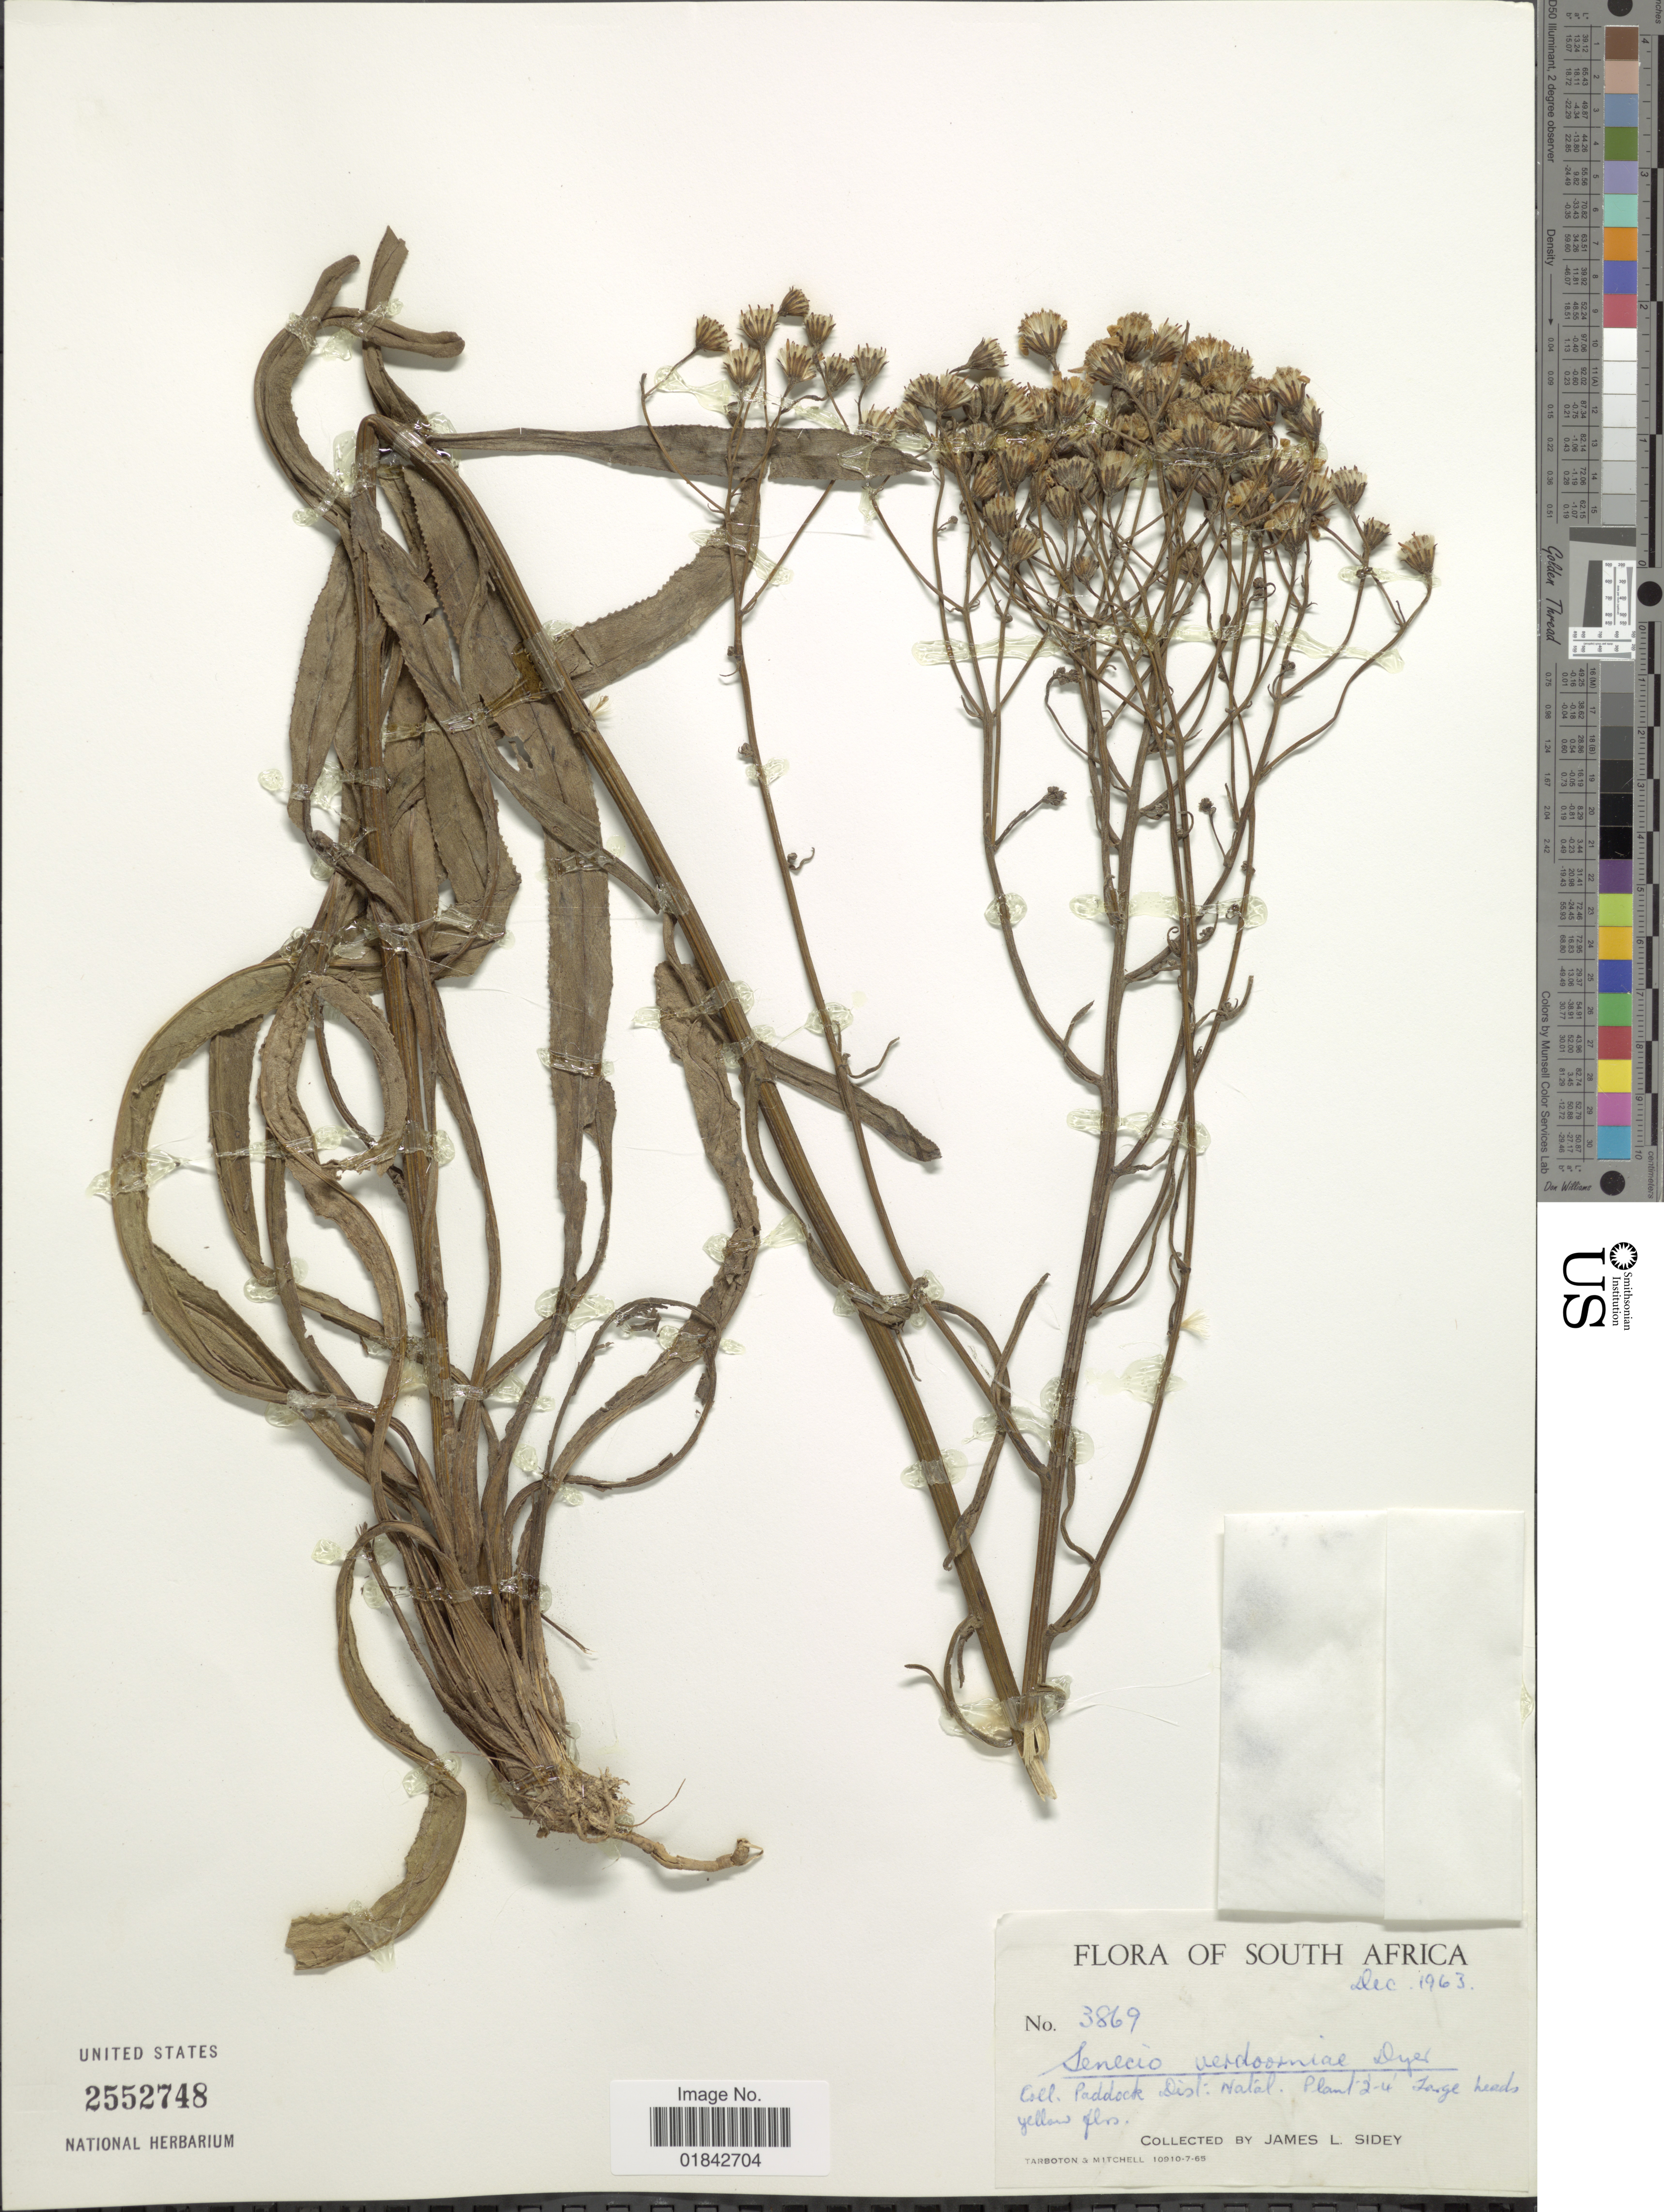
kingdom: Plantae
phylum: Tracheophyta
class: Magnoliopsida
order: Asterales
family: Asteraceae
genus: Senecio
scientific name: Senecio verdoorniae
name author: R.A. Dyer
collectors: J. L. Sidey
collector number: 3869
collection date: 1963-12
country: South Africa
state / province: KwaZulu-Natal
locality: Paddock Dist: Natal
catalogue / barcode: US 2552748